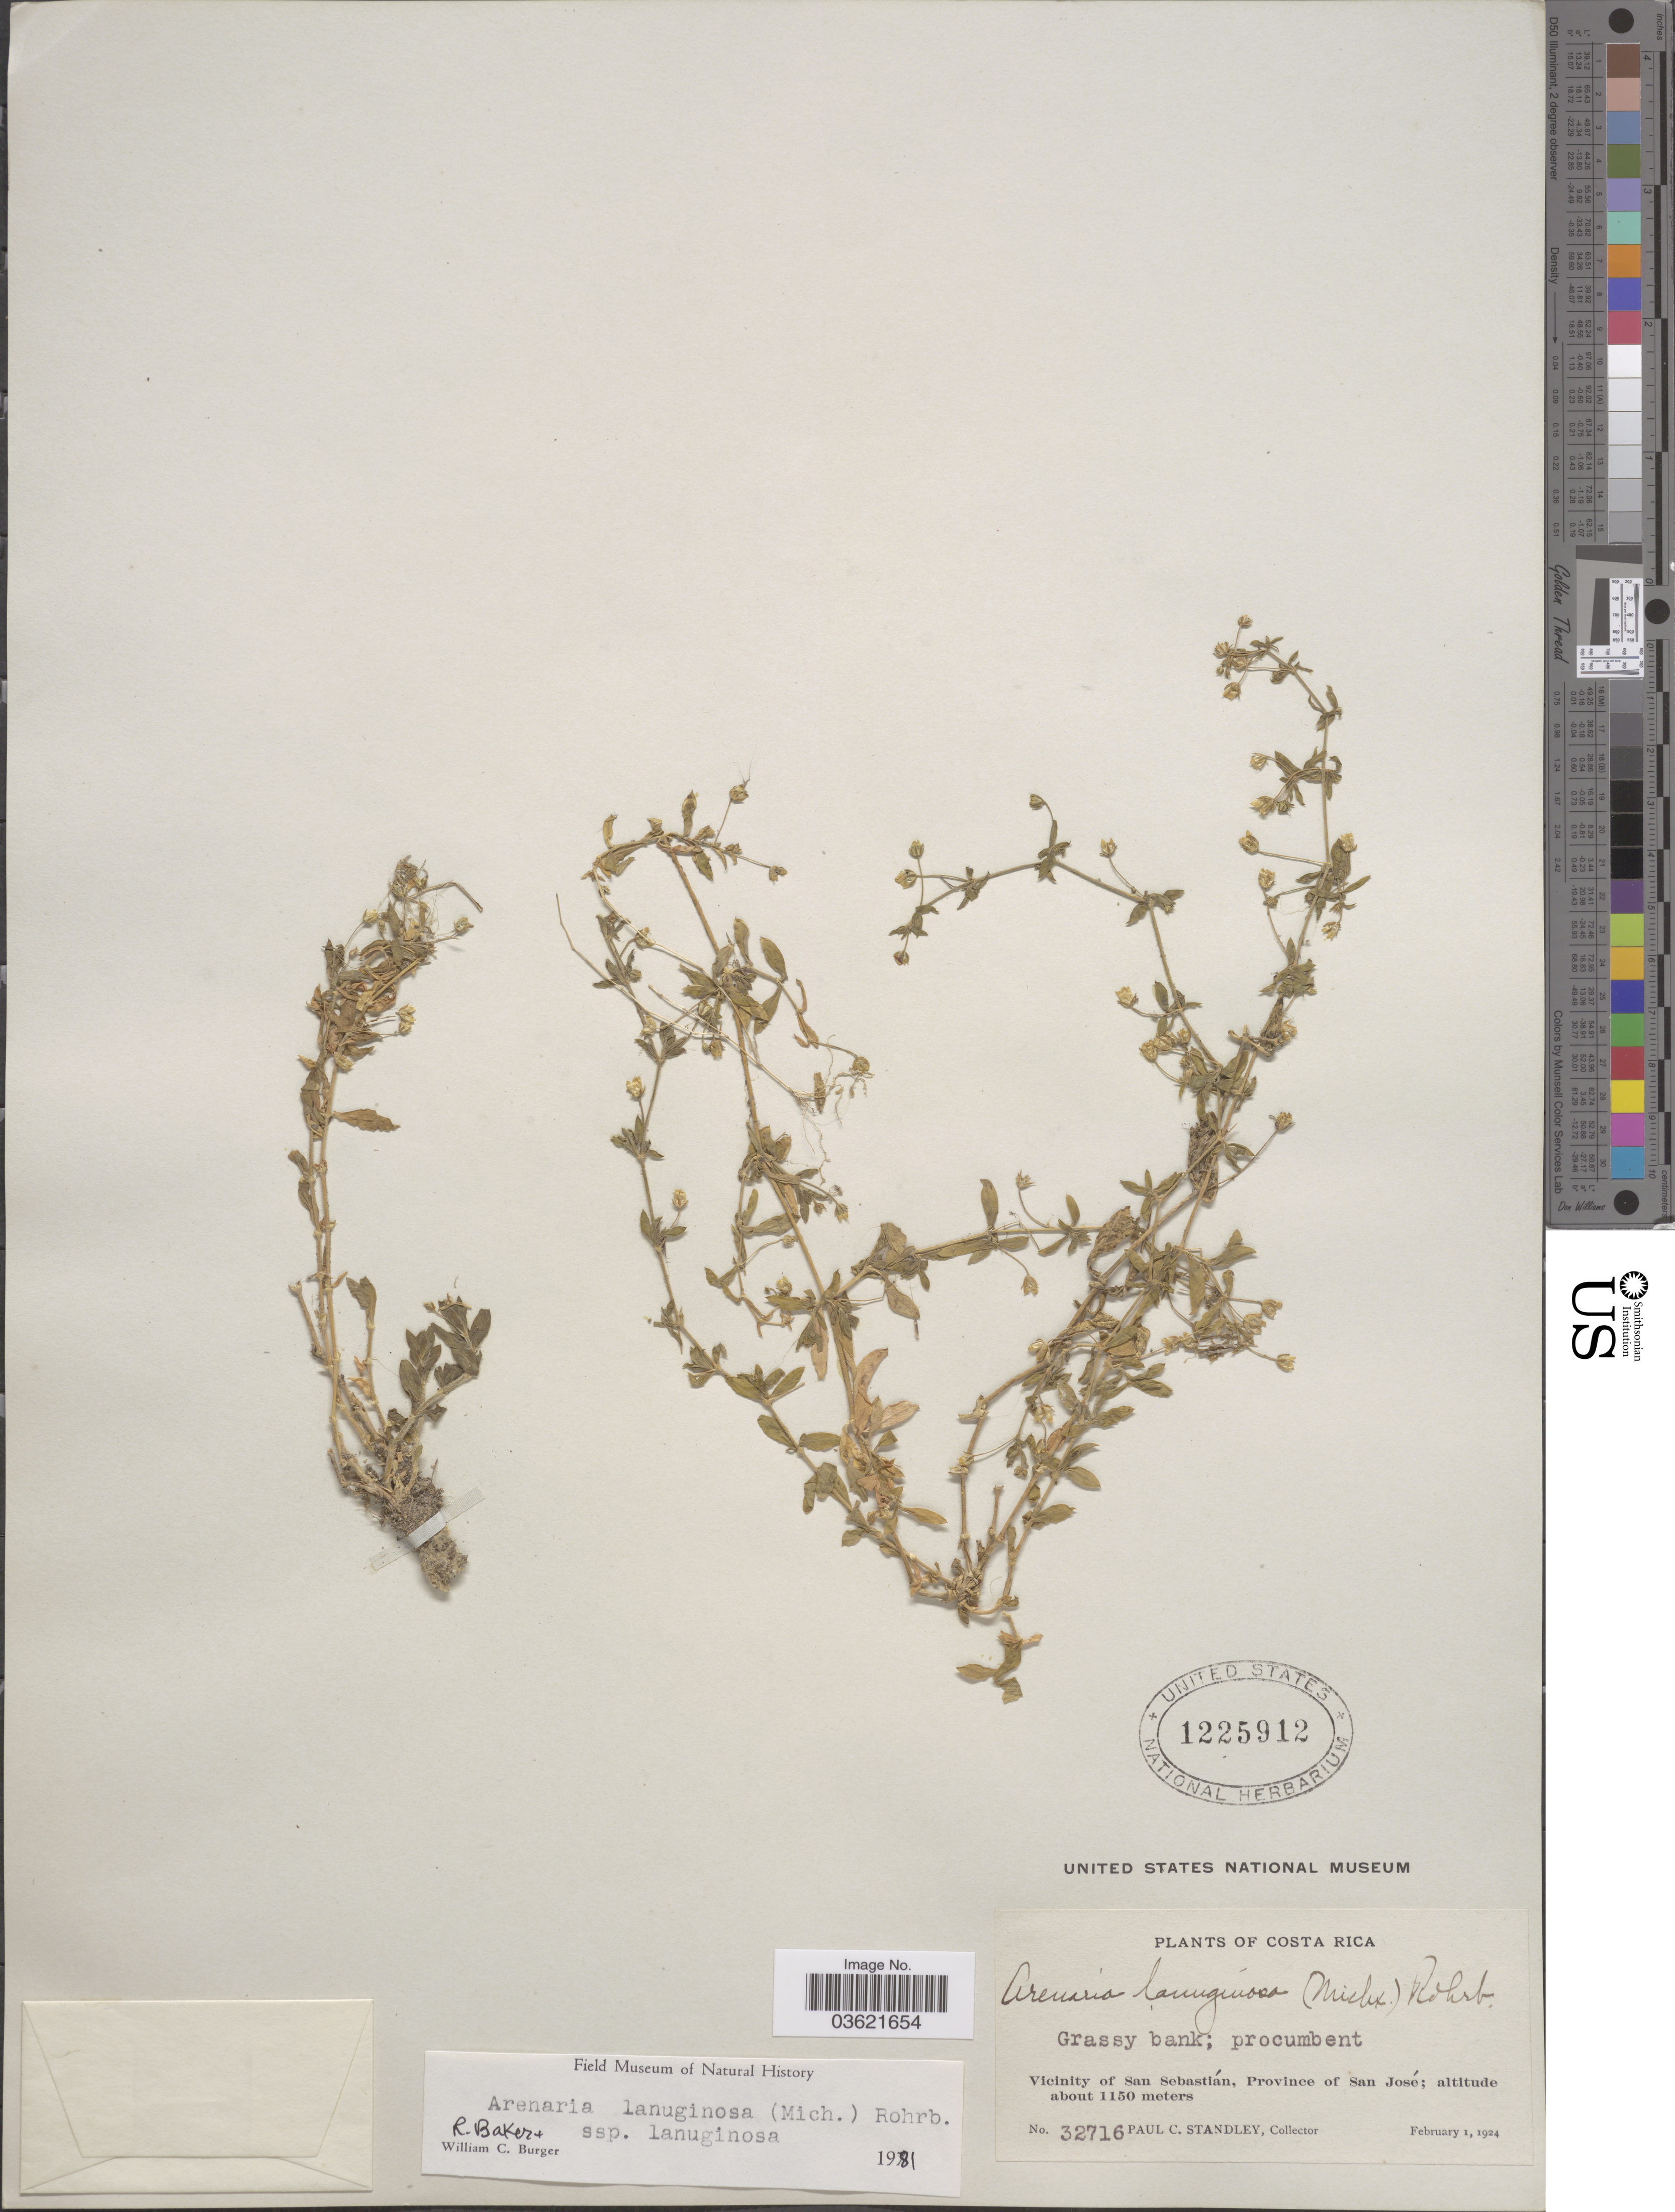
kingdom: Plantae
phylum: Tracheophyta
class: Magnoliopsida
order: Caryophyllales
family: Caryophyllaceae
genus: Arenaria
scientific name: Arenaria lanuginosa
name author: (Michx.) Rohrb.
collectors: P. C. Standley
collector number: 32716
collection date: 1924-02-01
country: Costa Rica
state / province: San José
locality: Vicinity of San Sebastián.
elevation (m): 1150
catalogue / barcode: US 1225912